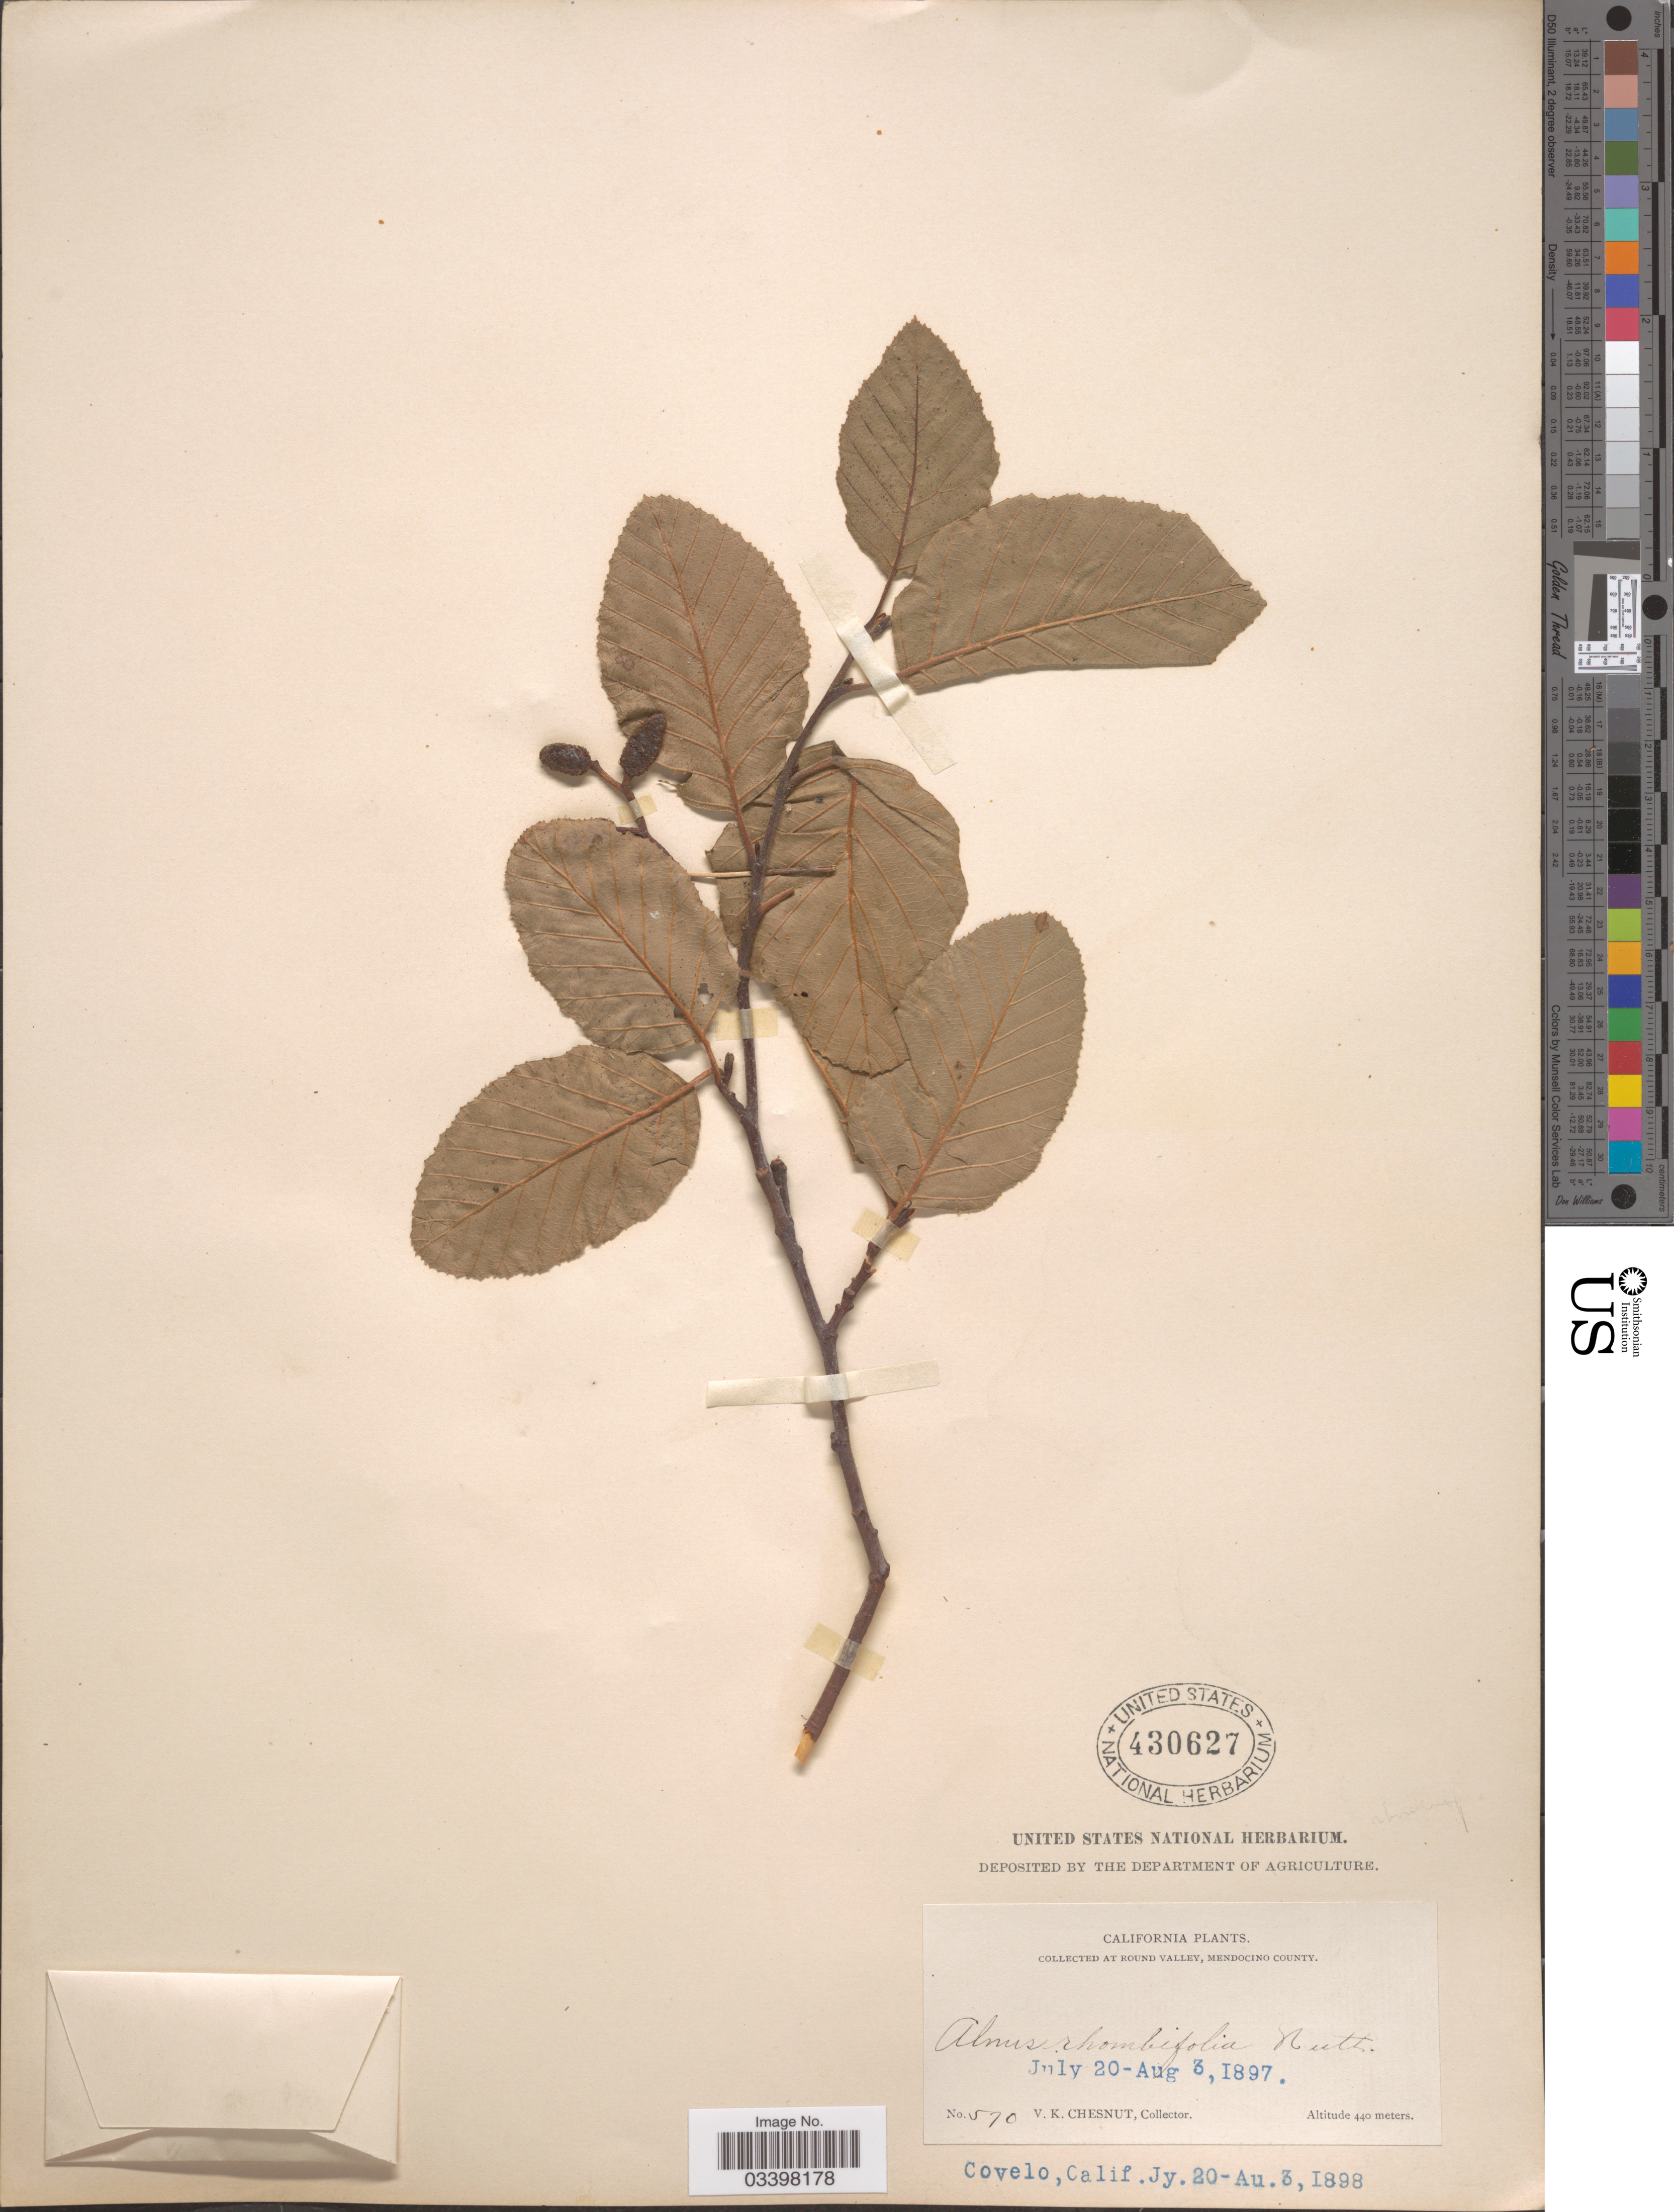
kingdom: Plantae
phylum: Tracheophyta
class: Magnoliopsida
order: Fagales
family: Betulaceae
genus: Alnus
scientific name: Alnus rhombifolia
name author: Nutt.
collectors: V. Chesnut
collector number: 570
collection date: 1897-07-20/1897-08-03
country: United States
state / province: California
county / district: Mendocino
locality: At Round Valley, Mendocino County. Covelo.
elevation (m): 440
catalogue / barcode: US 430627